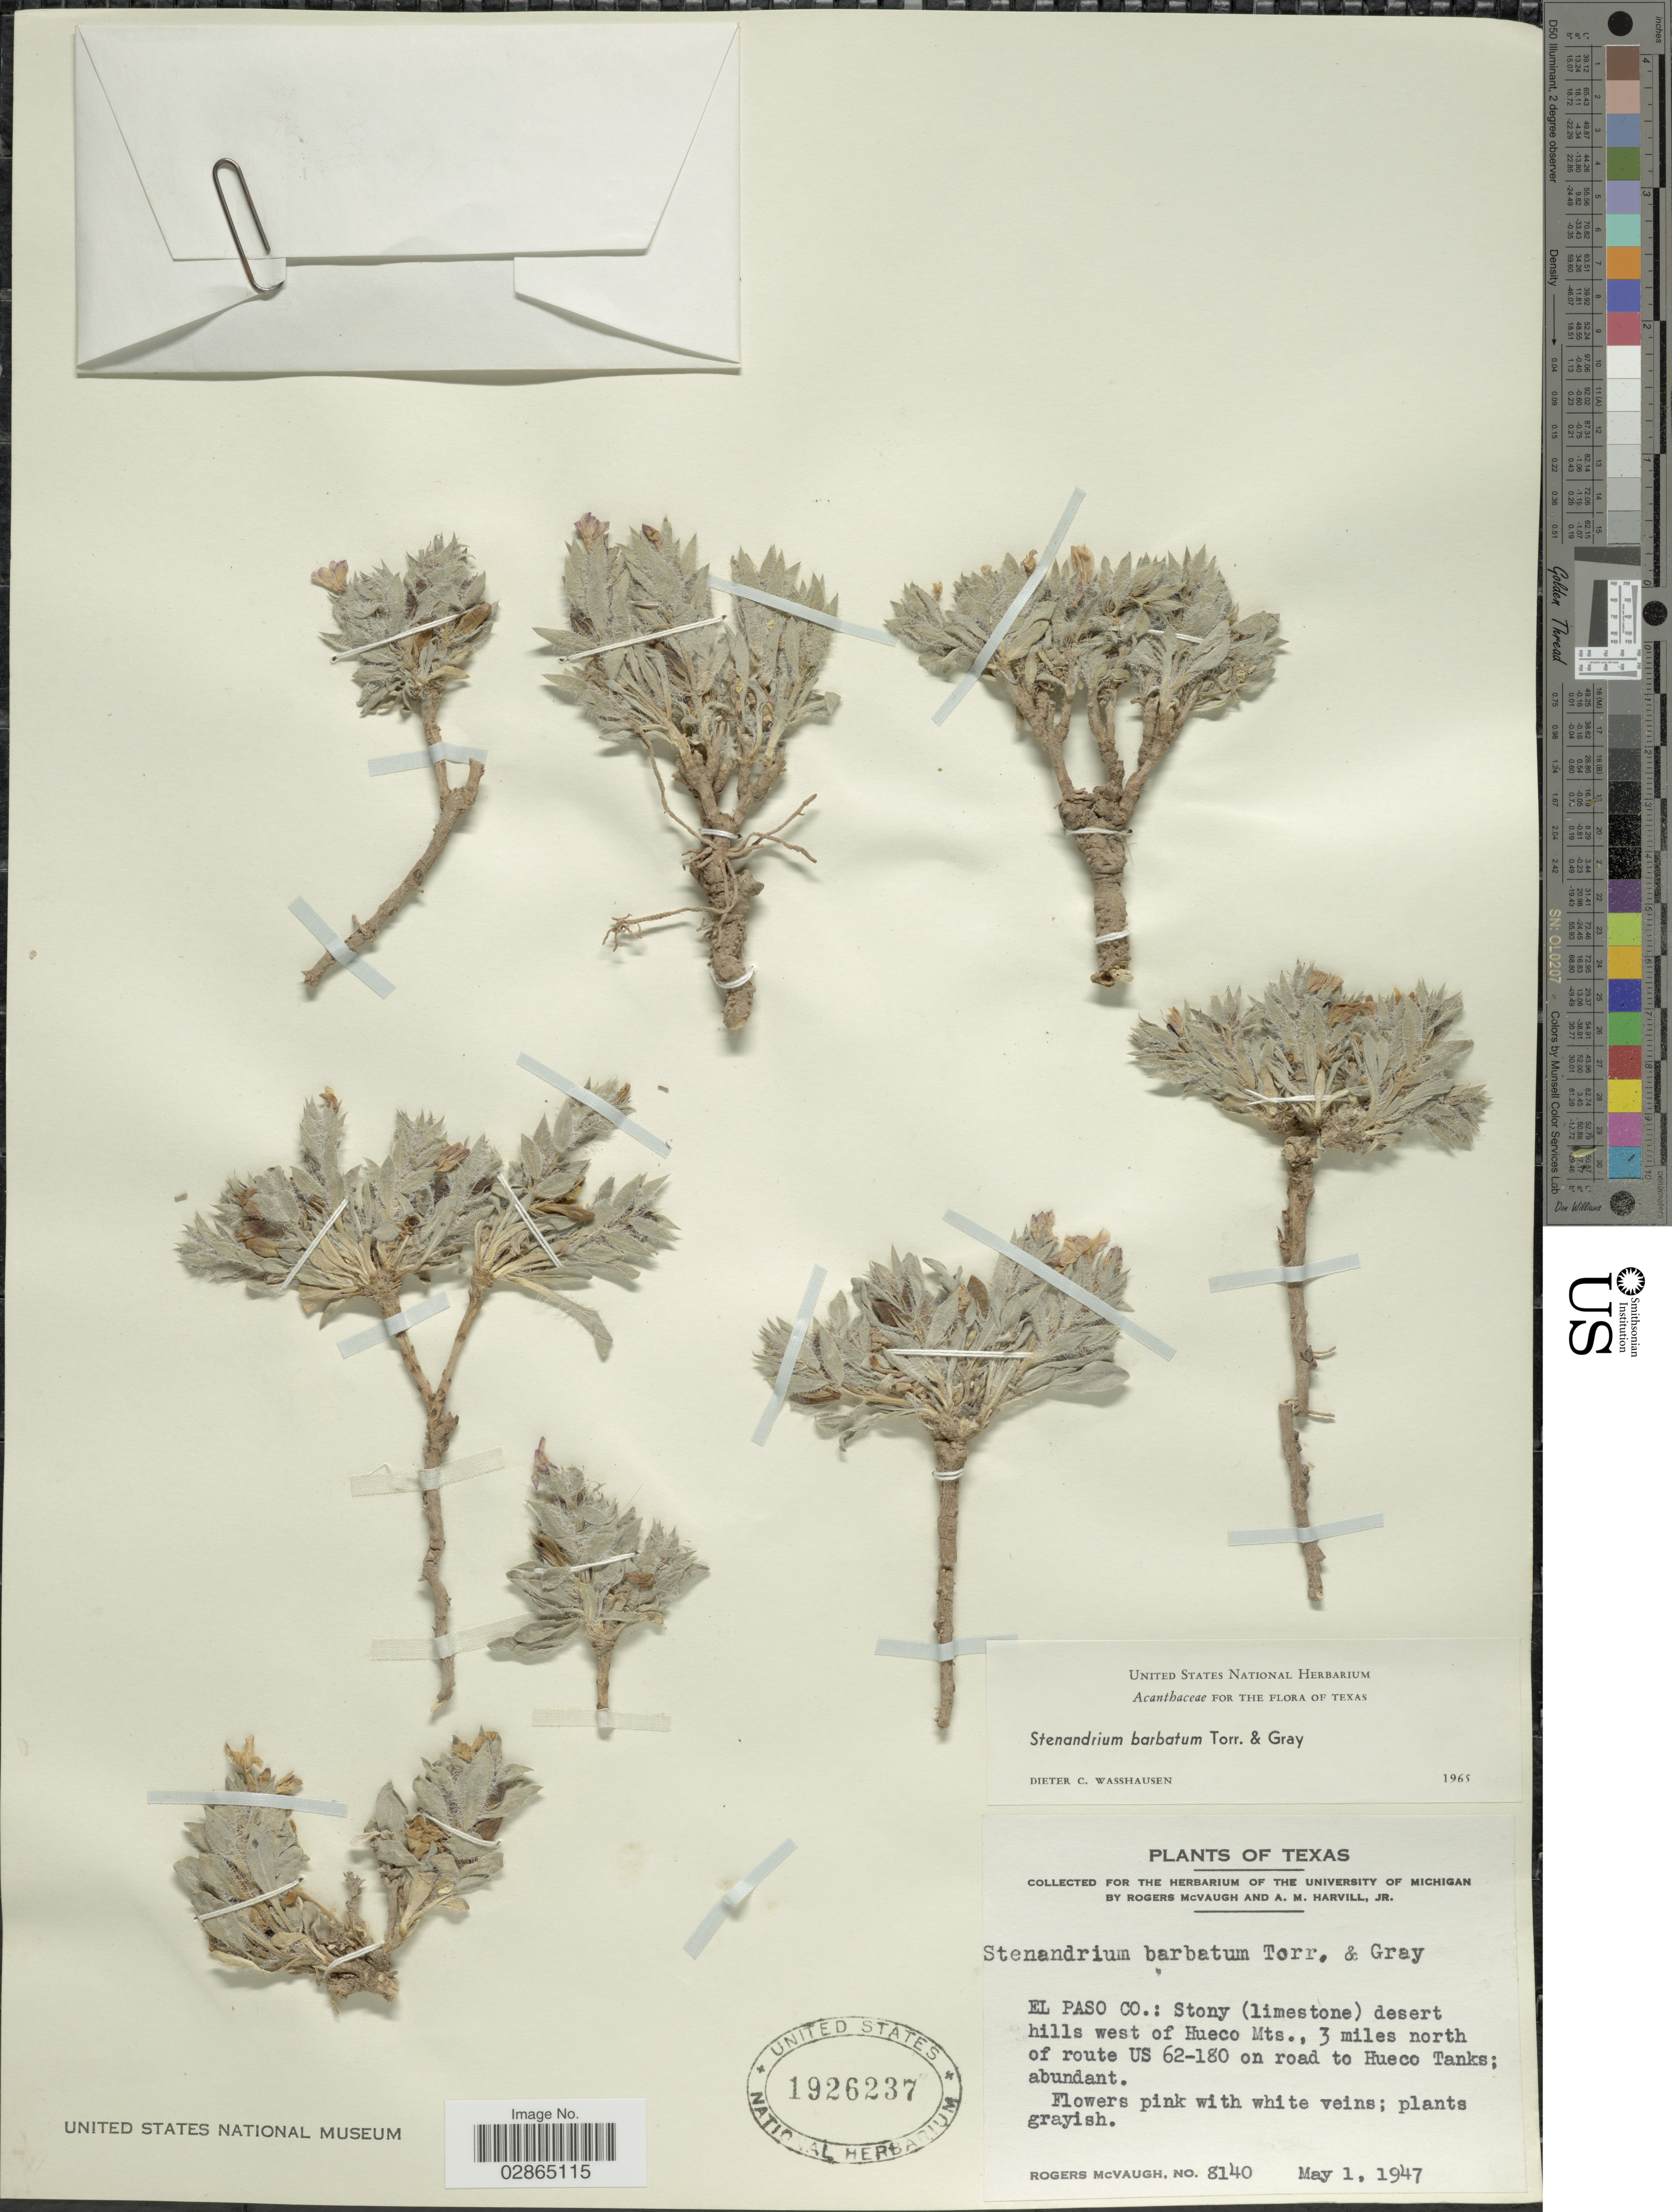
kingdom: Plantae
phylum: Tracheophyta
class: Magnoliopsida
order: Lamiales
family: Acanthaceae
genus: Stenandrium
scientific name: Stenandrium barbatum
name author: Torr. & A. Gray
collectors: R. McVaugh & A. Harvill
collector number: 8140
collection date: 1947-05-01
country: United States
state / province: Texas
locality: El Paso Co.: Stony (limestone) desert hills west of Hueco Mts., 3 miles north of route US 62-180 on road to Hueco Tanks.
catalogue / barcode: US 1926237